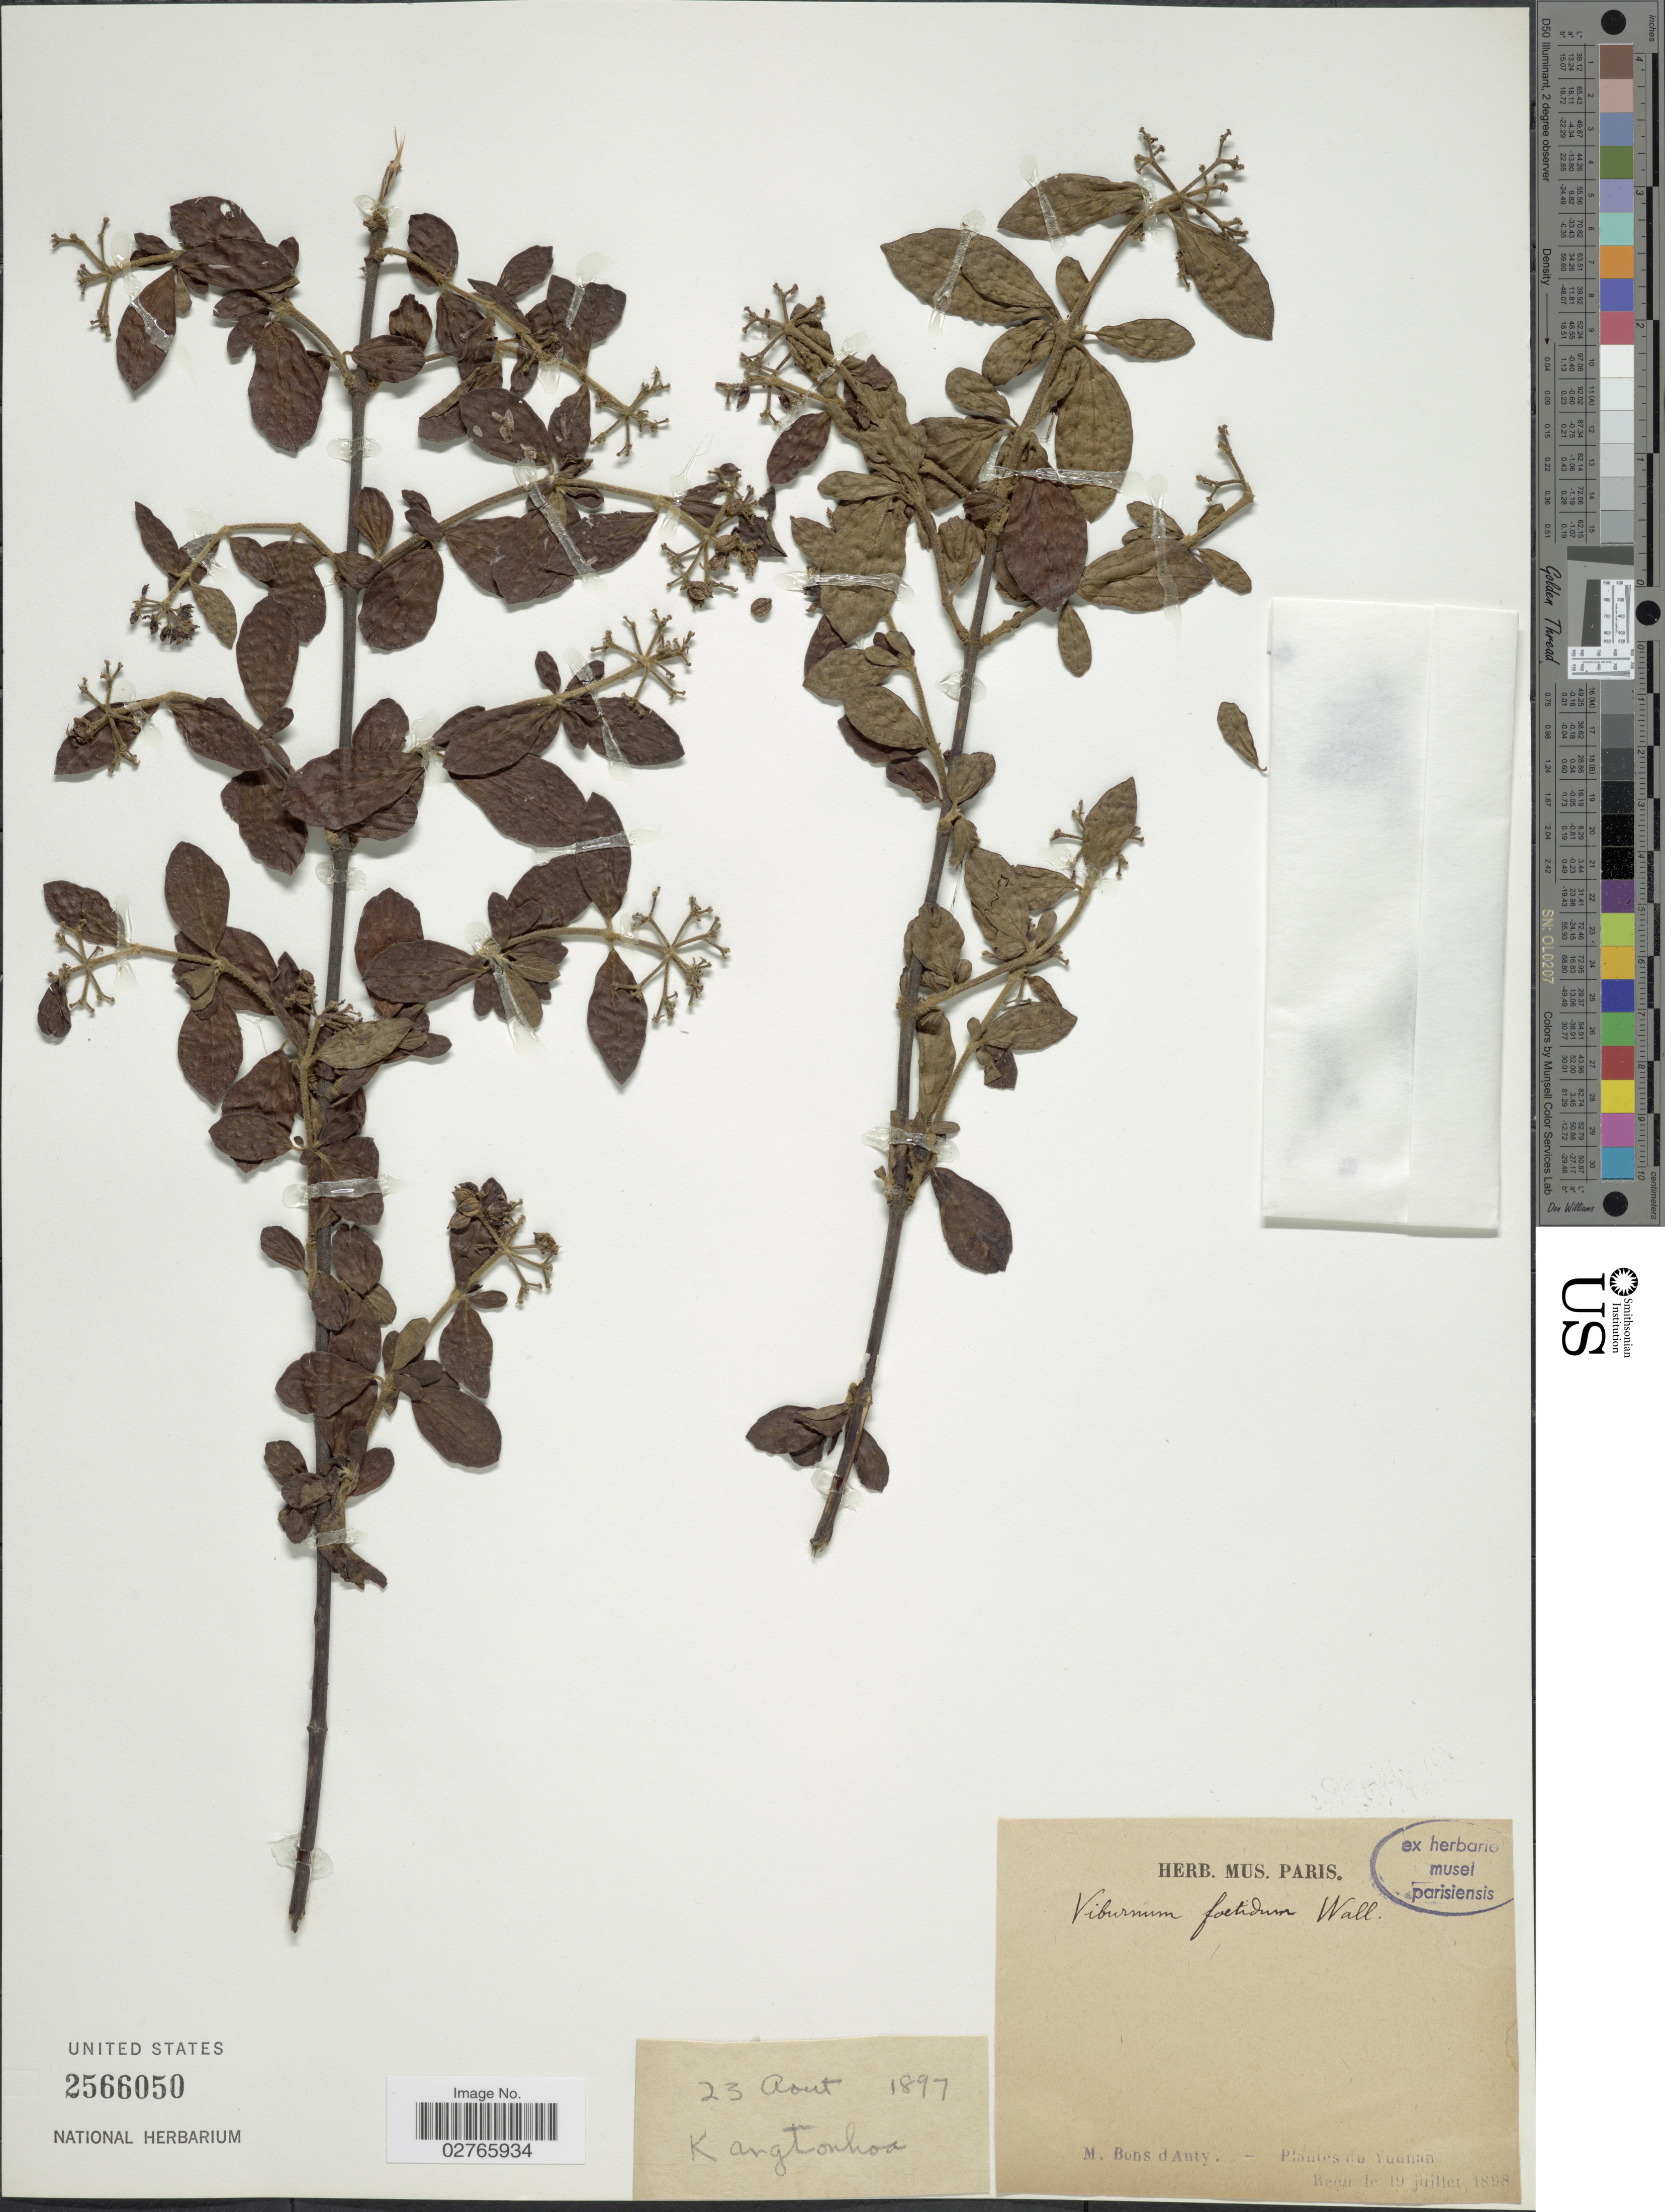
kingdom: Plantae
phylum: Tracheophyta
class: Magnoliopsida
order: Dipsacales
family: Viburnaceae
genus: Viburnum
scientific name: Viburnum foetidum var. ceanothoides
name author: (C.H. Wright) Hand.-Mazz.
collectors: M. Bons d'Anty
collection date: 1897-08-23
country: China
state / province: Yunnan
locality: Kangtonhoa.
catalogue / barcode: US 2566050